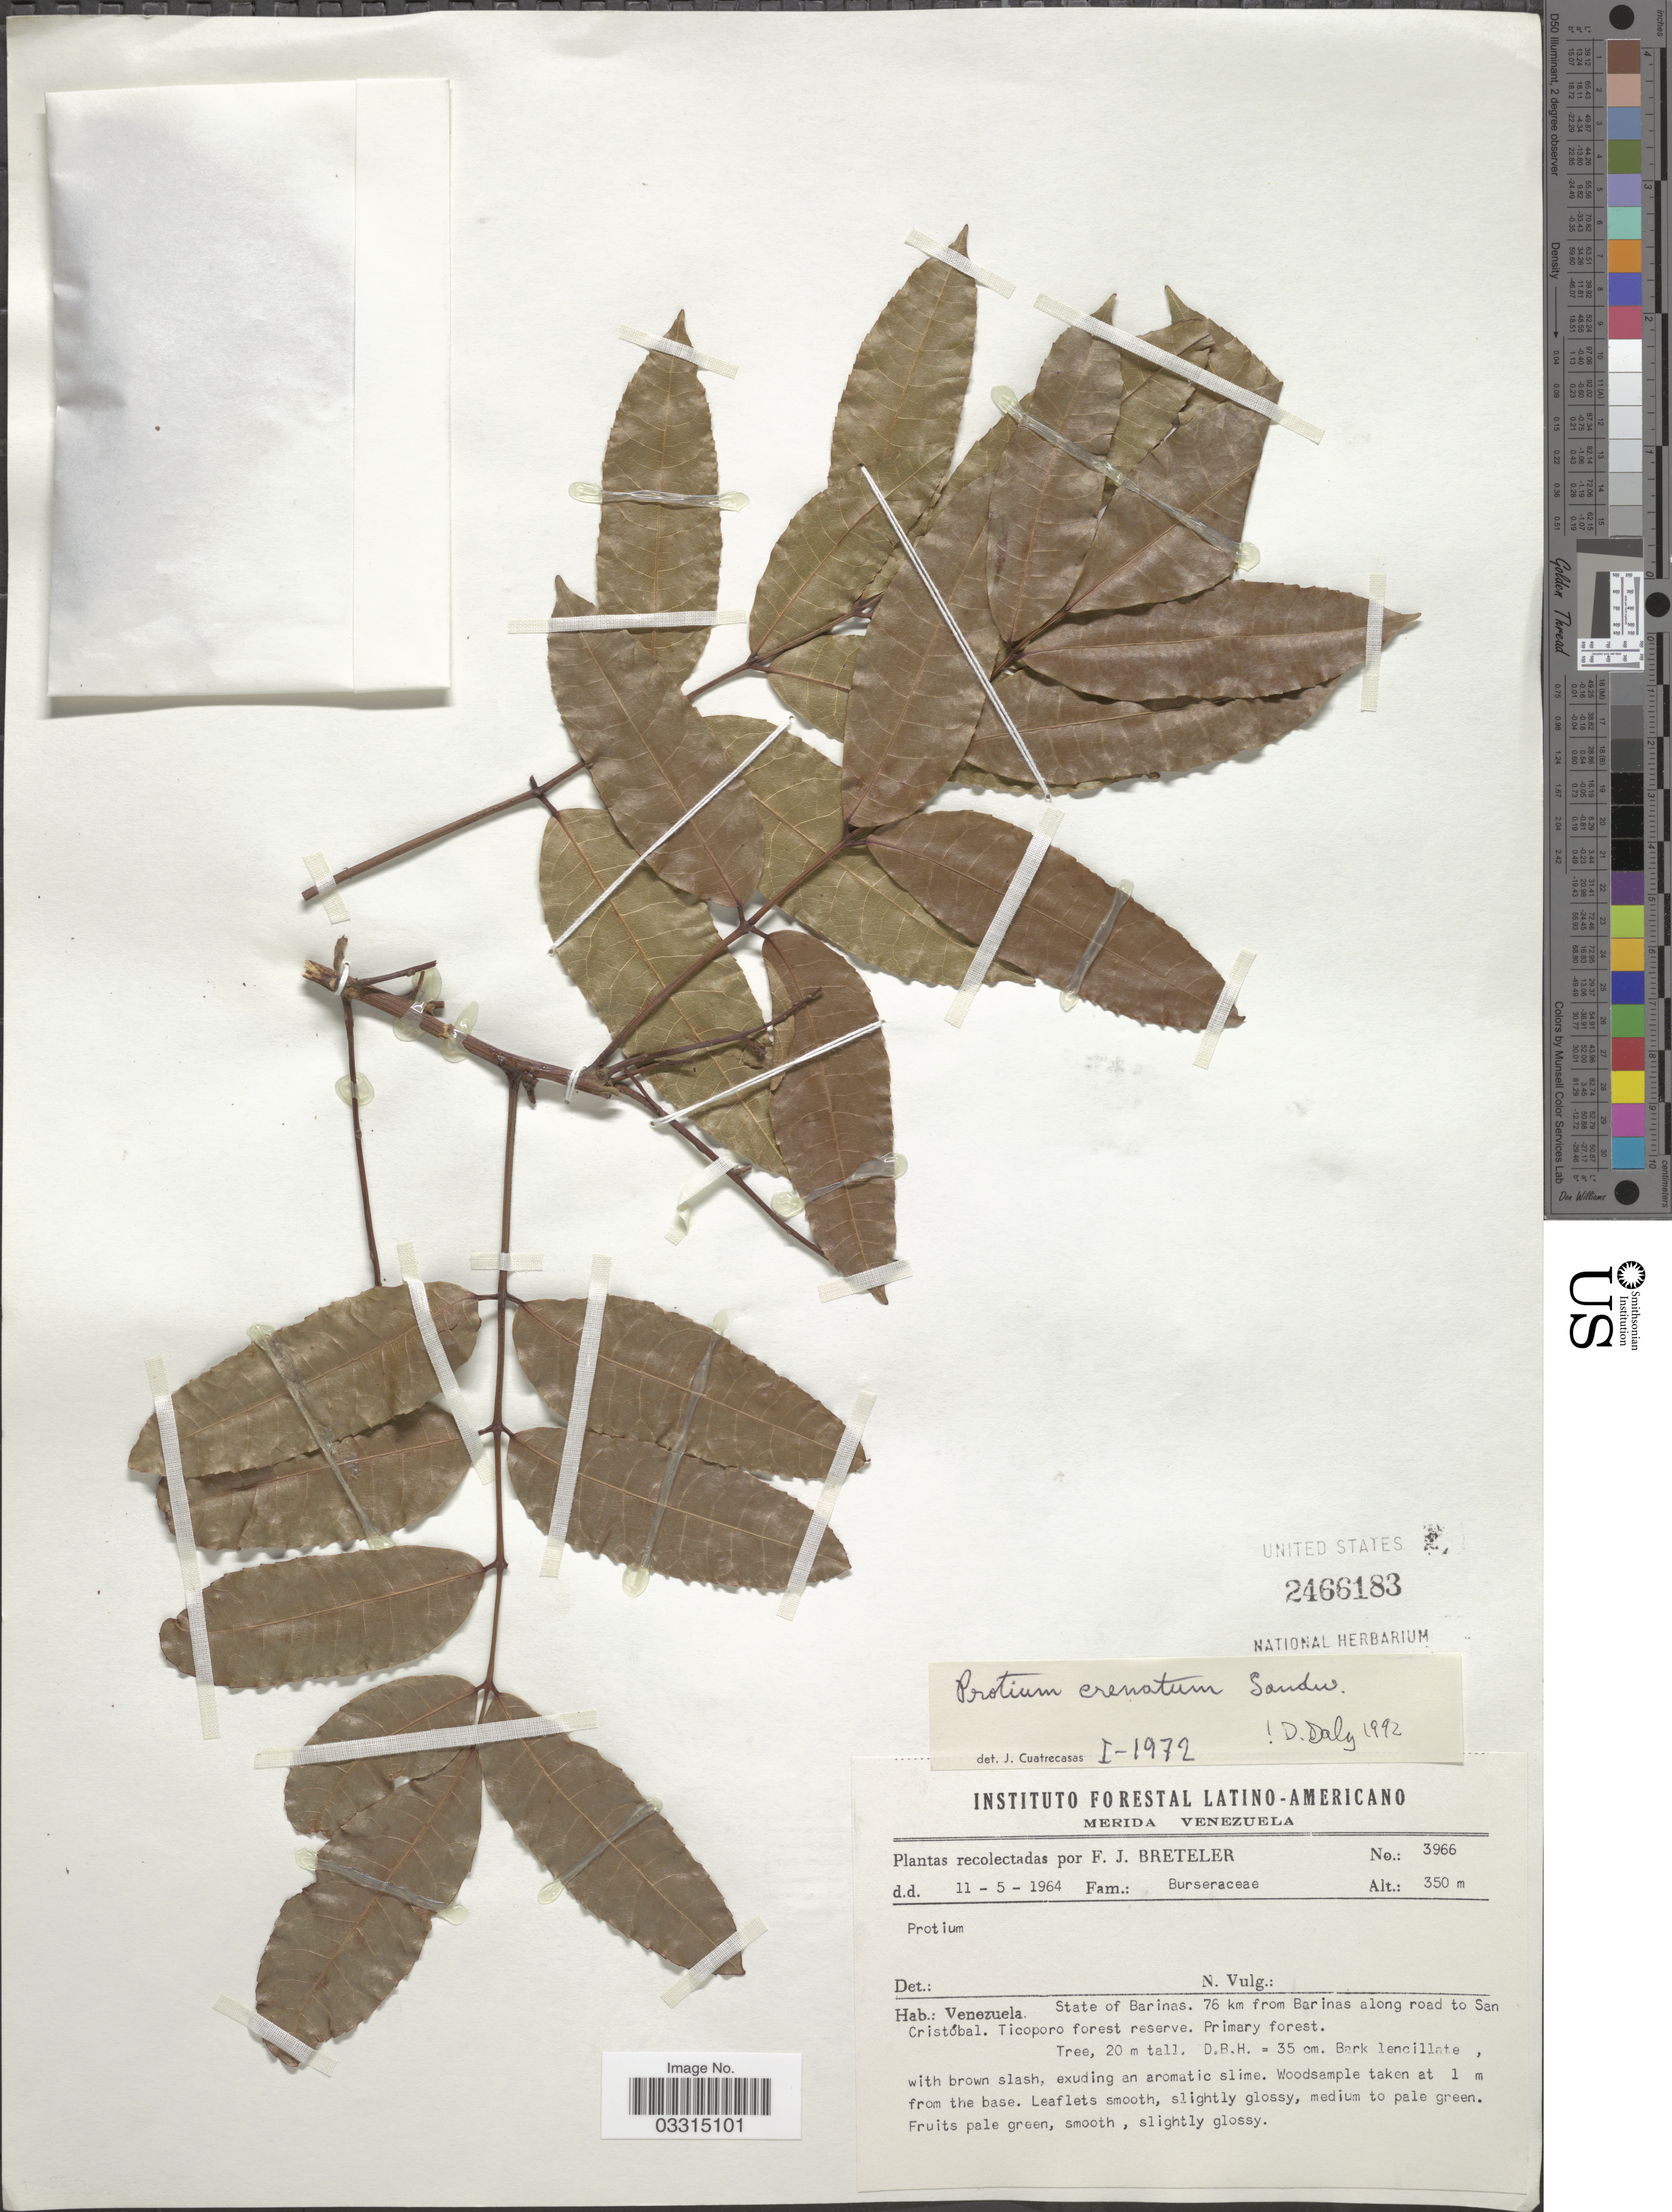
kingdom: Plantae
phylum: Tracheophyta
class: Magnoliopsida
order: Sapindales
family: Burseraceae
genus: Protium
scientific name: Protium crenatum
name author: Sandwith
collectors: F. J. Breteler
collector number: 3966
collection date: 1964-05-11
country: Venezuela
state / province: Barinas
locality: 76 km from Barinas along road to San Cristóbal. Ticoporo forest reserve.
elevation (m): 350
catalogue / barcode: US 2466183